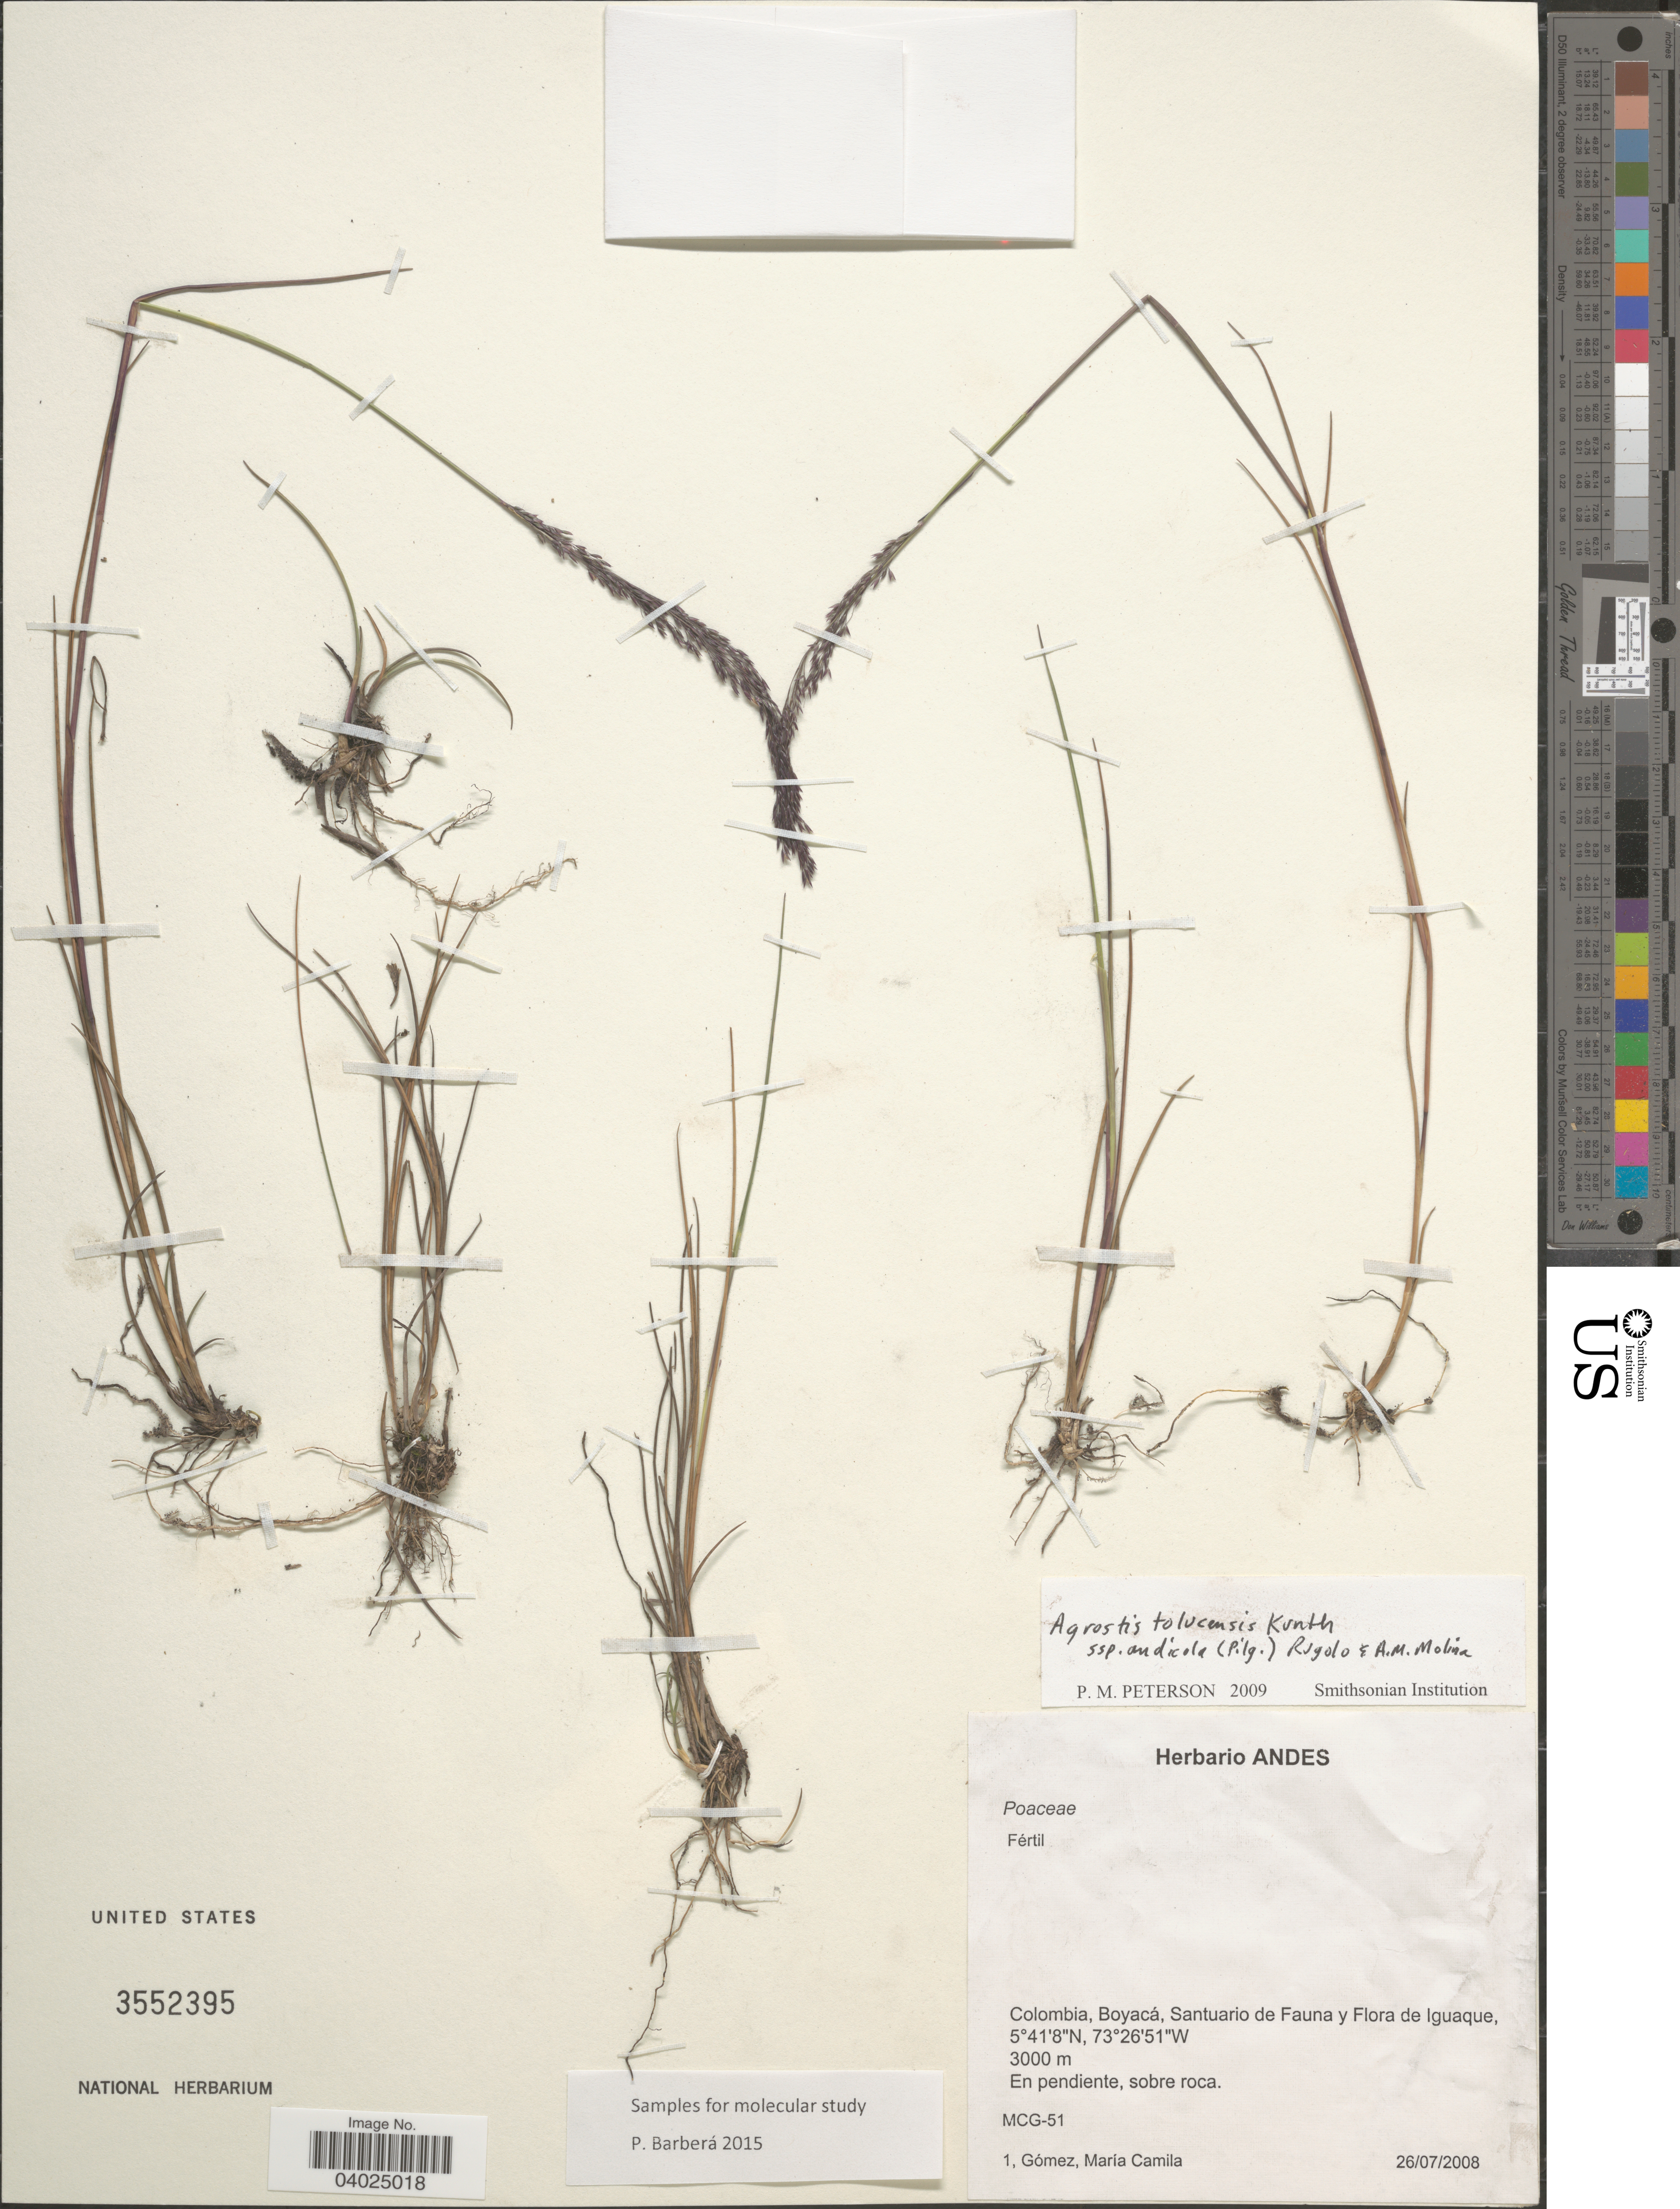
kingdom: Plantae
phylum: Tracheophyta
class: Liliopsida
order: Poales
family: Poaceae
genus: Agrostis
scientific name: Agrostis tolucensis var. andicola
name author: (Pilg.) Rúgolo & A.M. Molina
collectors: M. Gomez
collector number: MCG-51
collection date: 2008-07-26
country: Colombia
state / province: Boyacá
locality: Santuario de Fauna y Flora de Iguaque.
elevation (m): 3000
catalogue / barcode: US 3552395